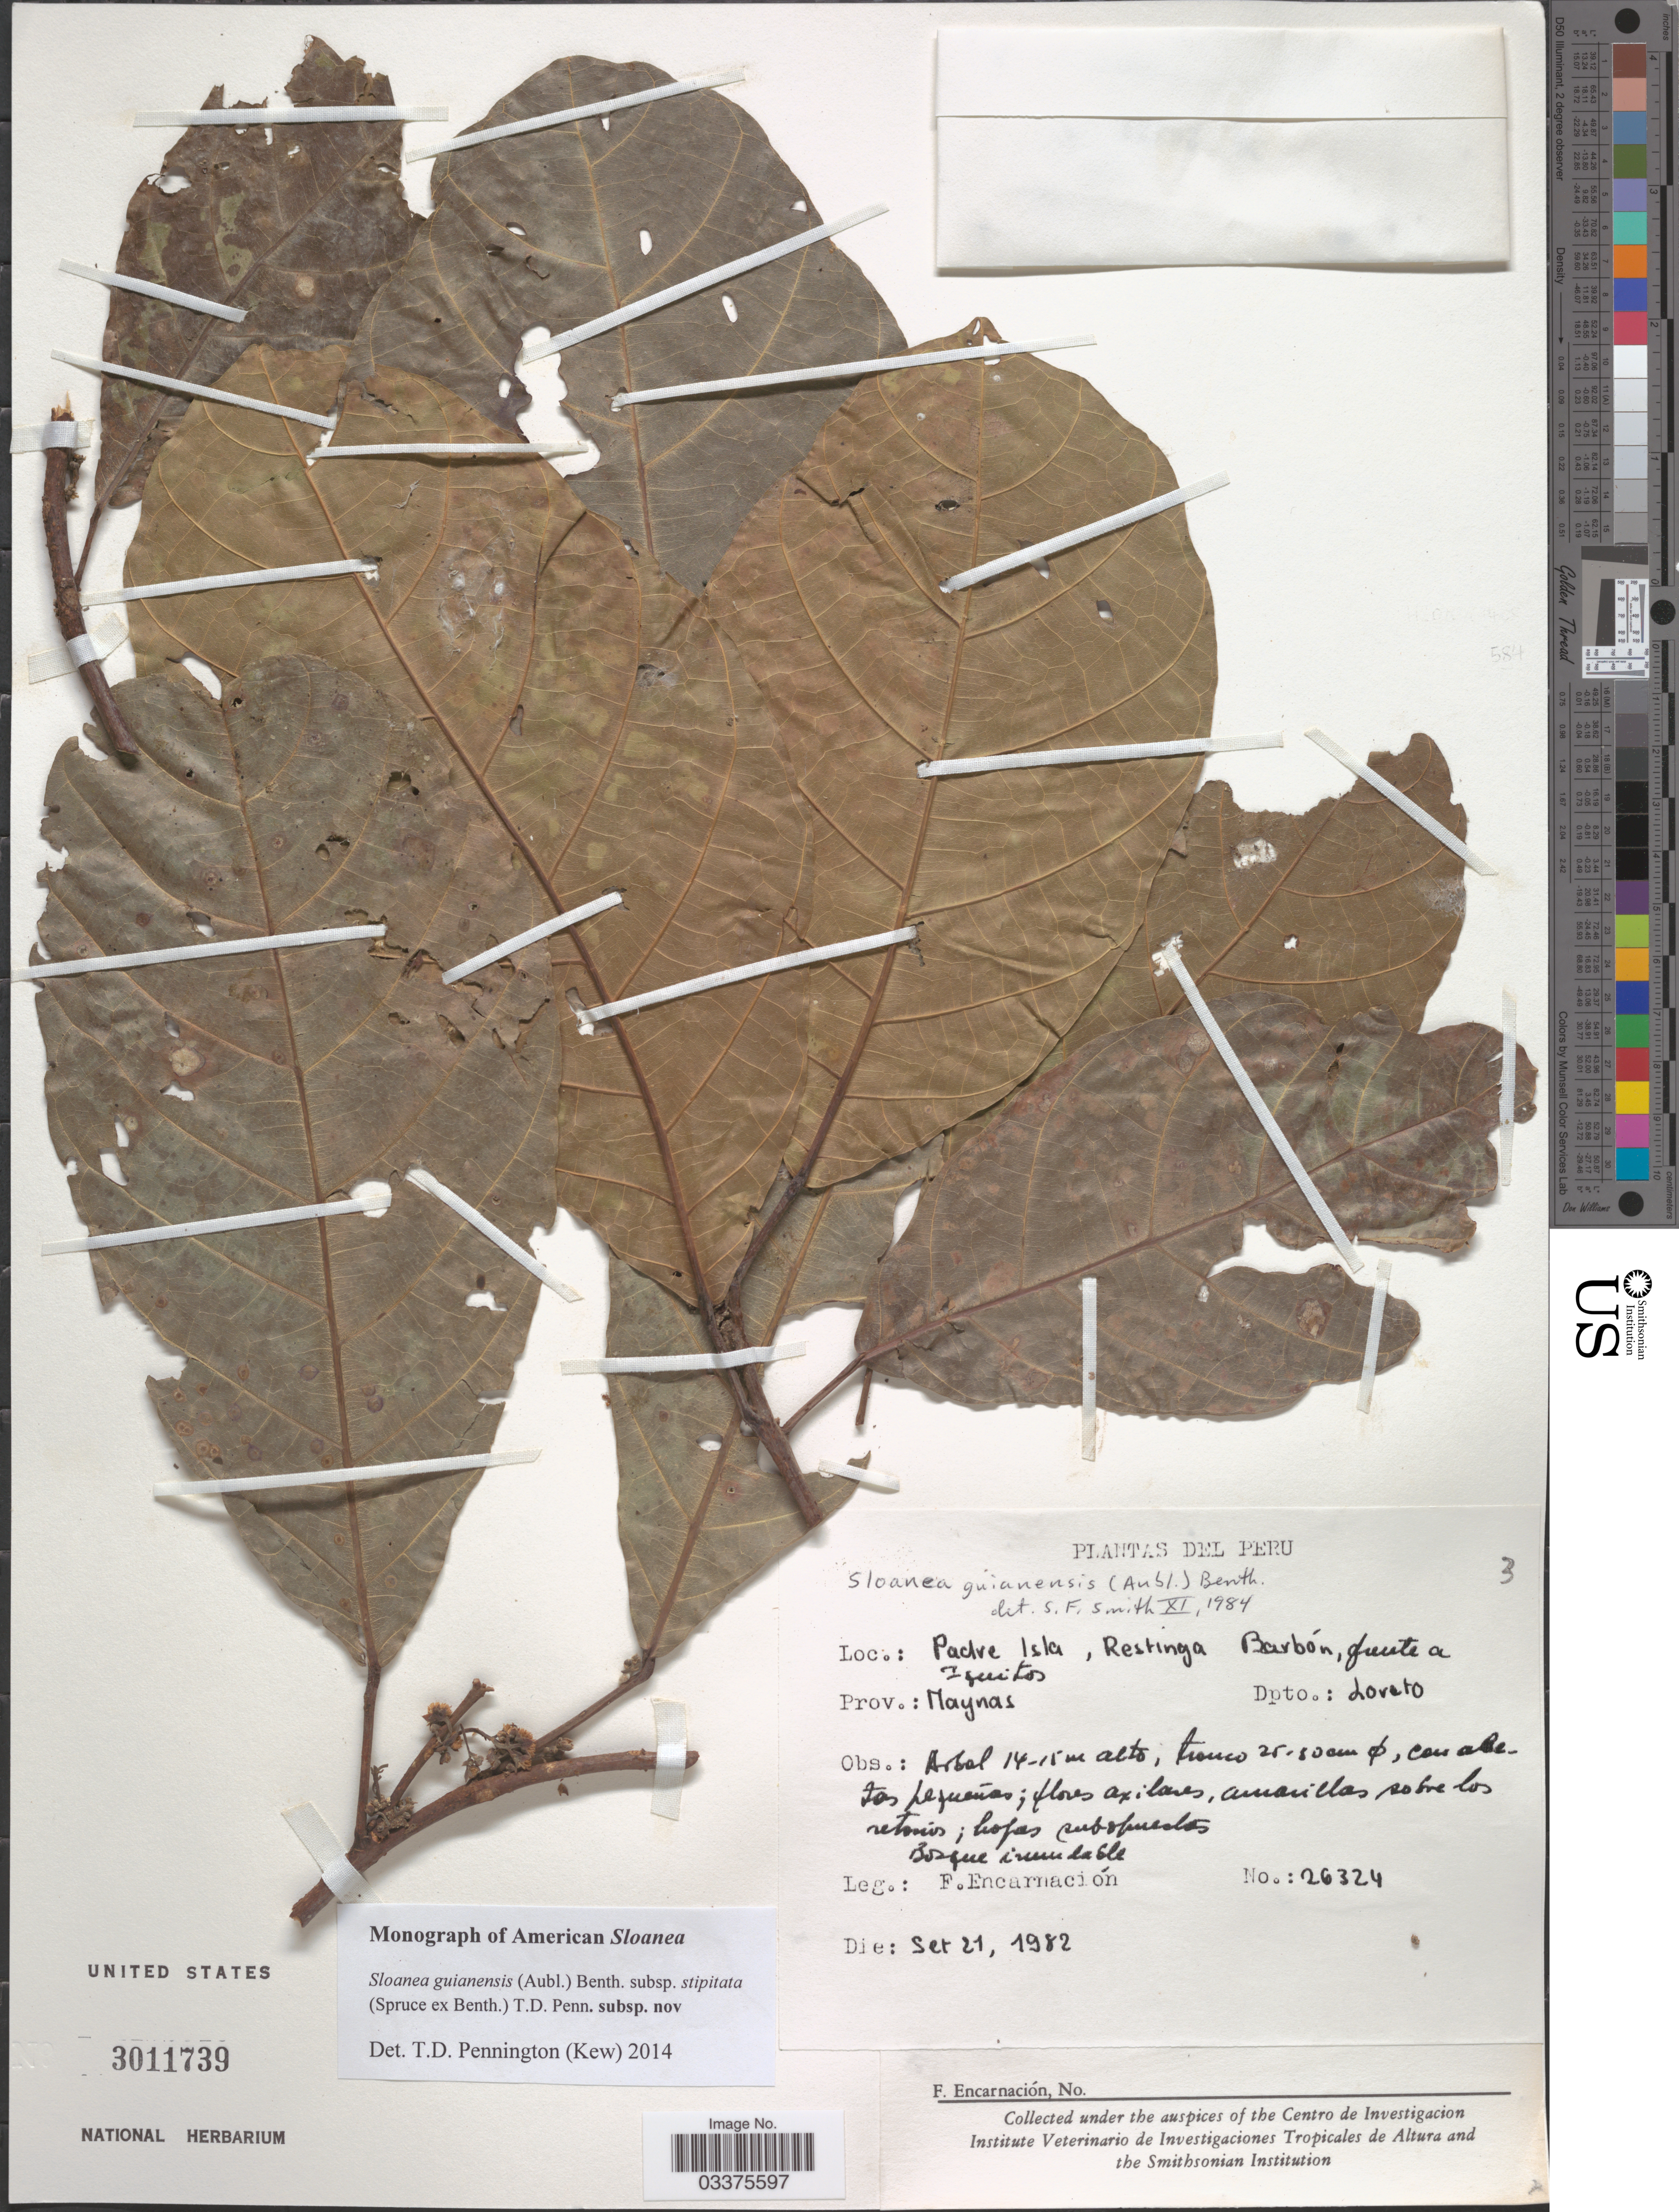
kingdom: Plantae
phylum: Tracheophyta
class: Magnoliopsida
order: Oxalidales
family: Elaeocarpaceae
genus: Sloanea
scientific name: Sloanea guianensis subsp. stipitata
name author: (Spruce ex Benth.) T.D. Penn.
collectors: F. Encarnación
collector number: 26324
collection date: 1982-09-21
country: Peru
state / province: Loreto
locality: Padre Isla, Restinga Barbón, frente a Iquitos, Prov. Maynas, Dpto. Loreto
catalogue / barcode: US 3011739